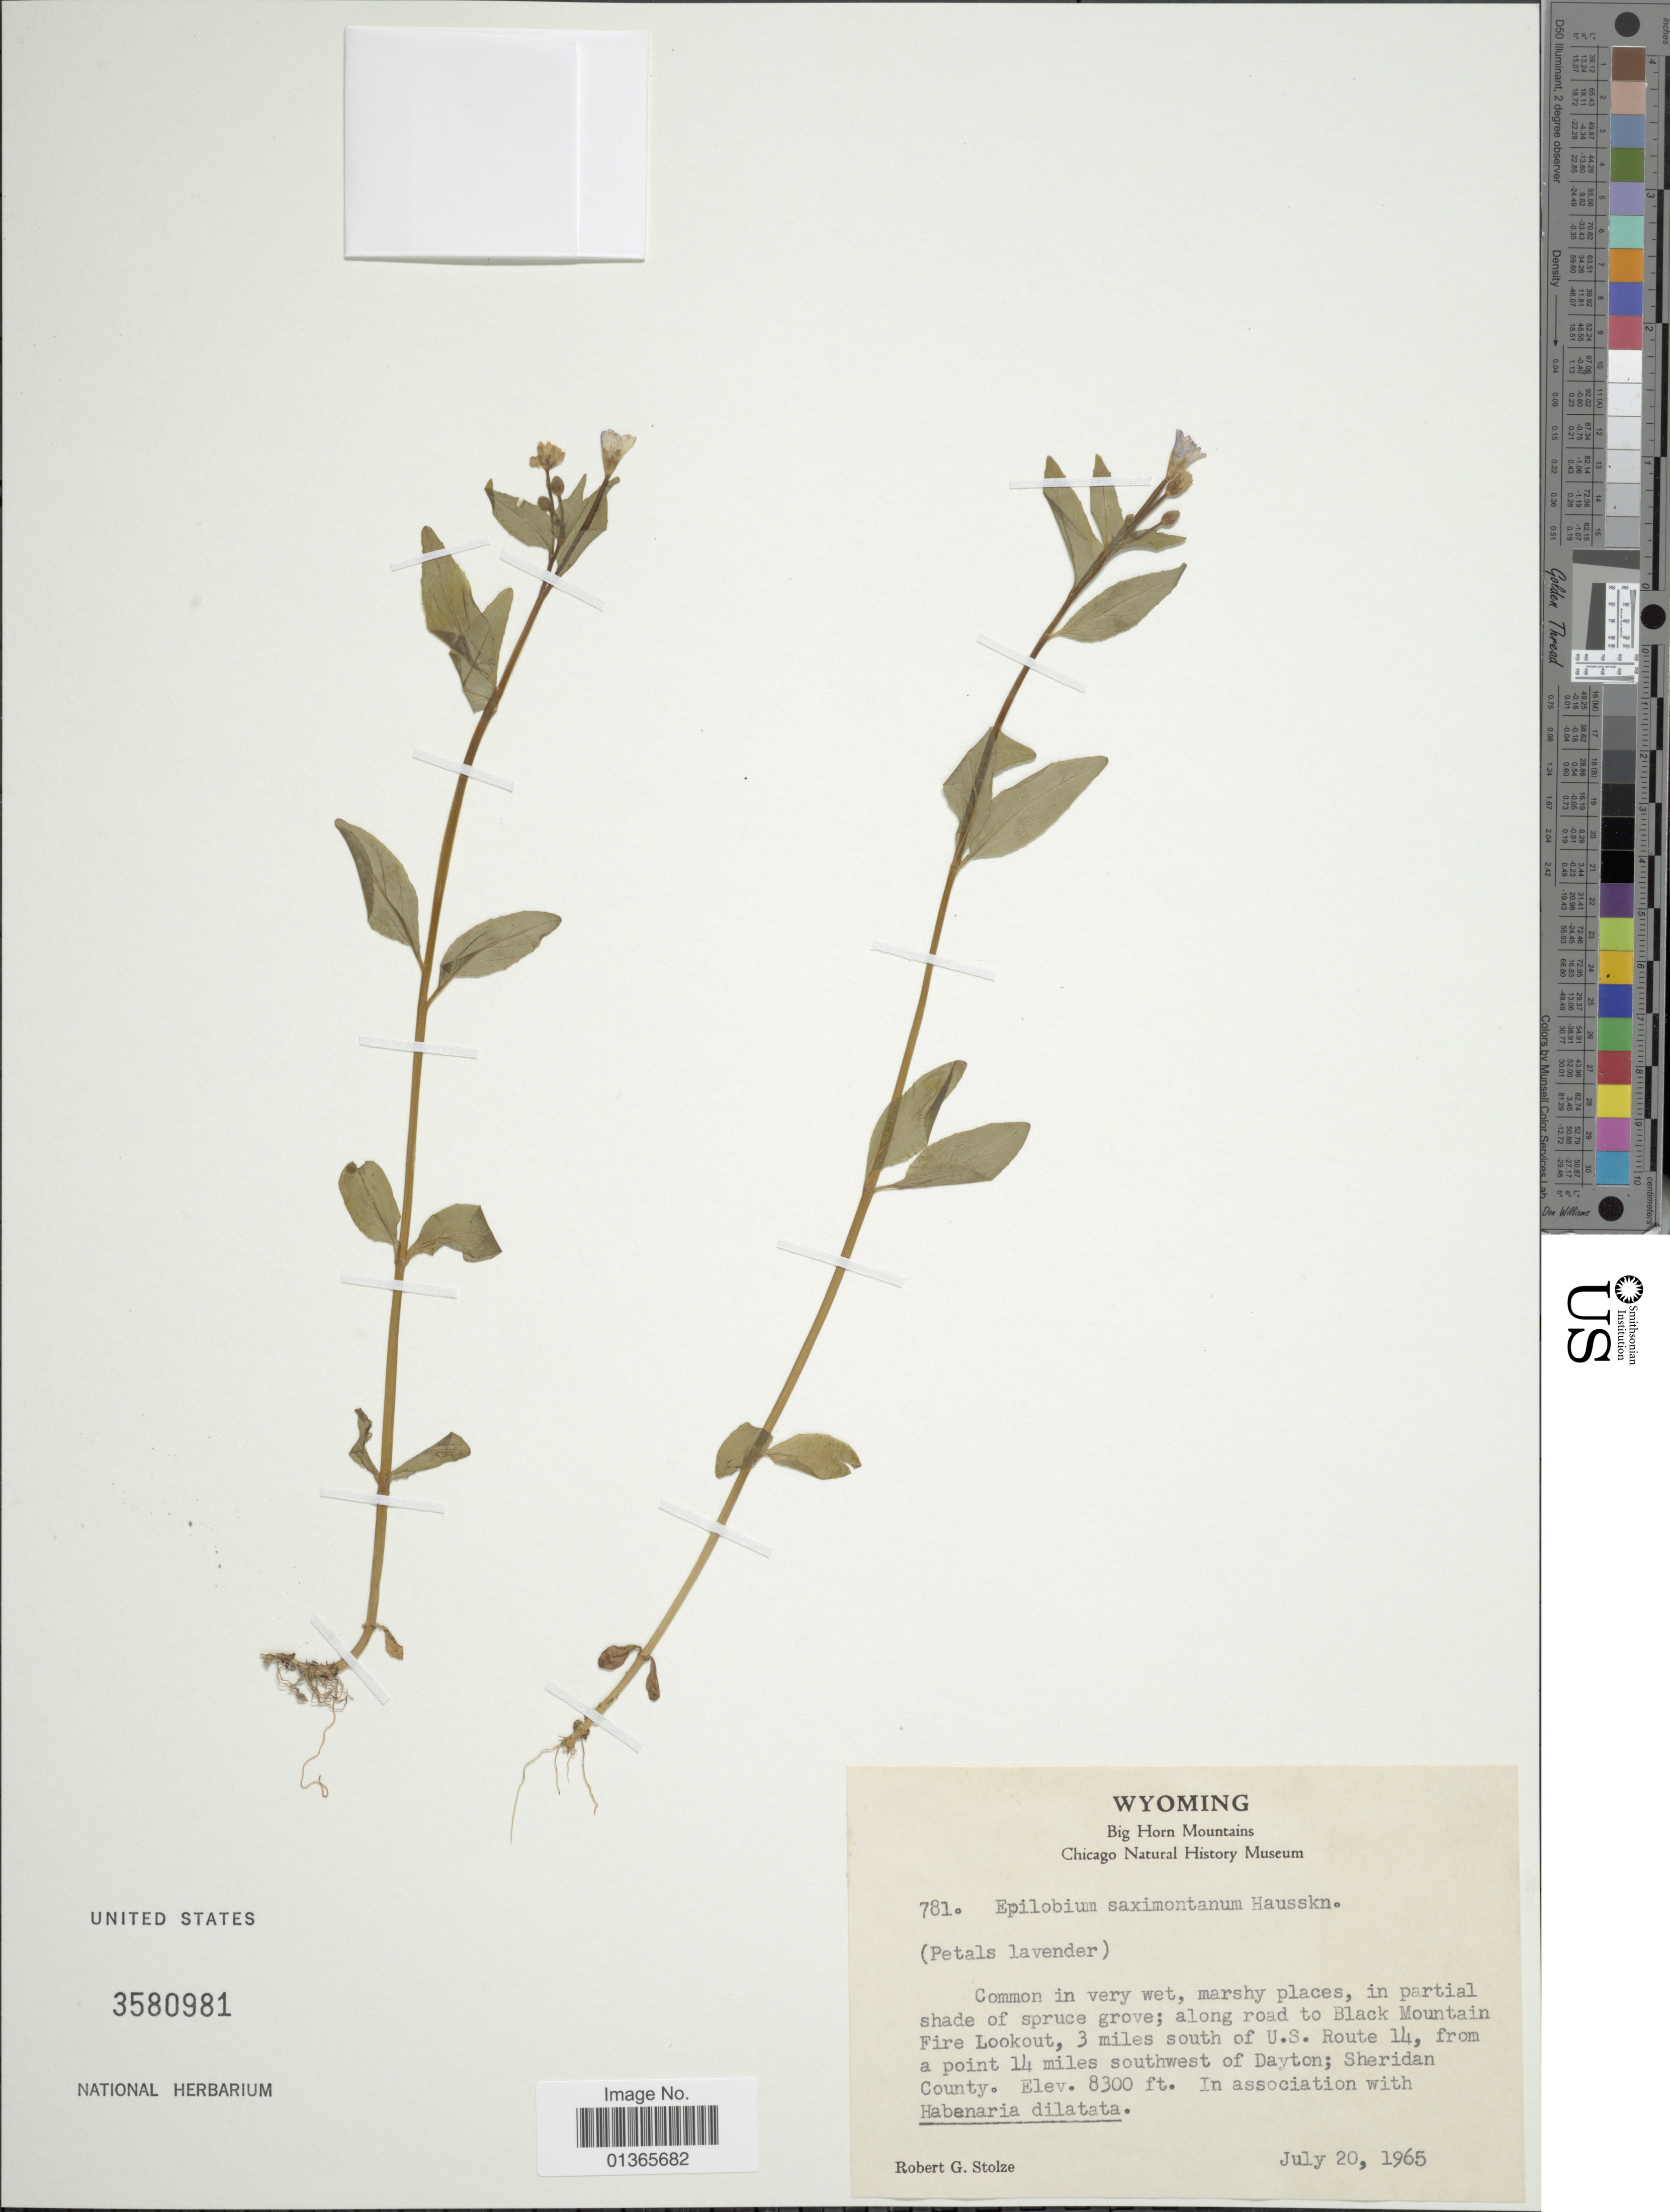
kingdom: Plantae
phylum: Tracheophyta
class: Magnoliopsida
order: Myrtales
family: Onagraceae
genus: Epilobium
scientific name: Epilobium saximontanum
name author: Hausskn.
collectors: R. G. Stolze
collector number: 781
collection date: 1965-07-20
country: United States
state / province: Wyoming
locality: Big Horn Mountains. Along road to Black Mountain Fire Lookout, 3 miles south of U.S. Route 14, from a point 14 miles southwest of Dayton; Sheridan County.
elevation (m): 2530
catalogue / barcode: US 3580981